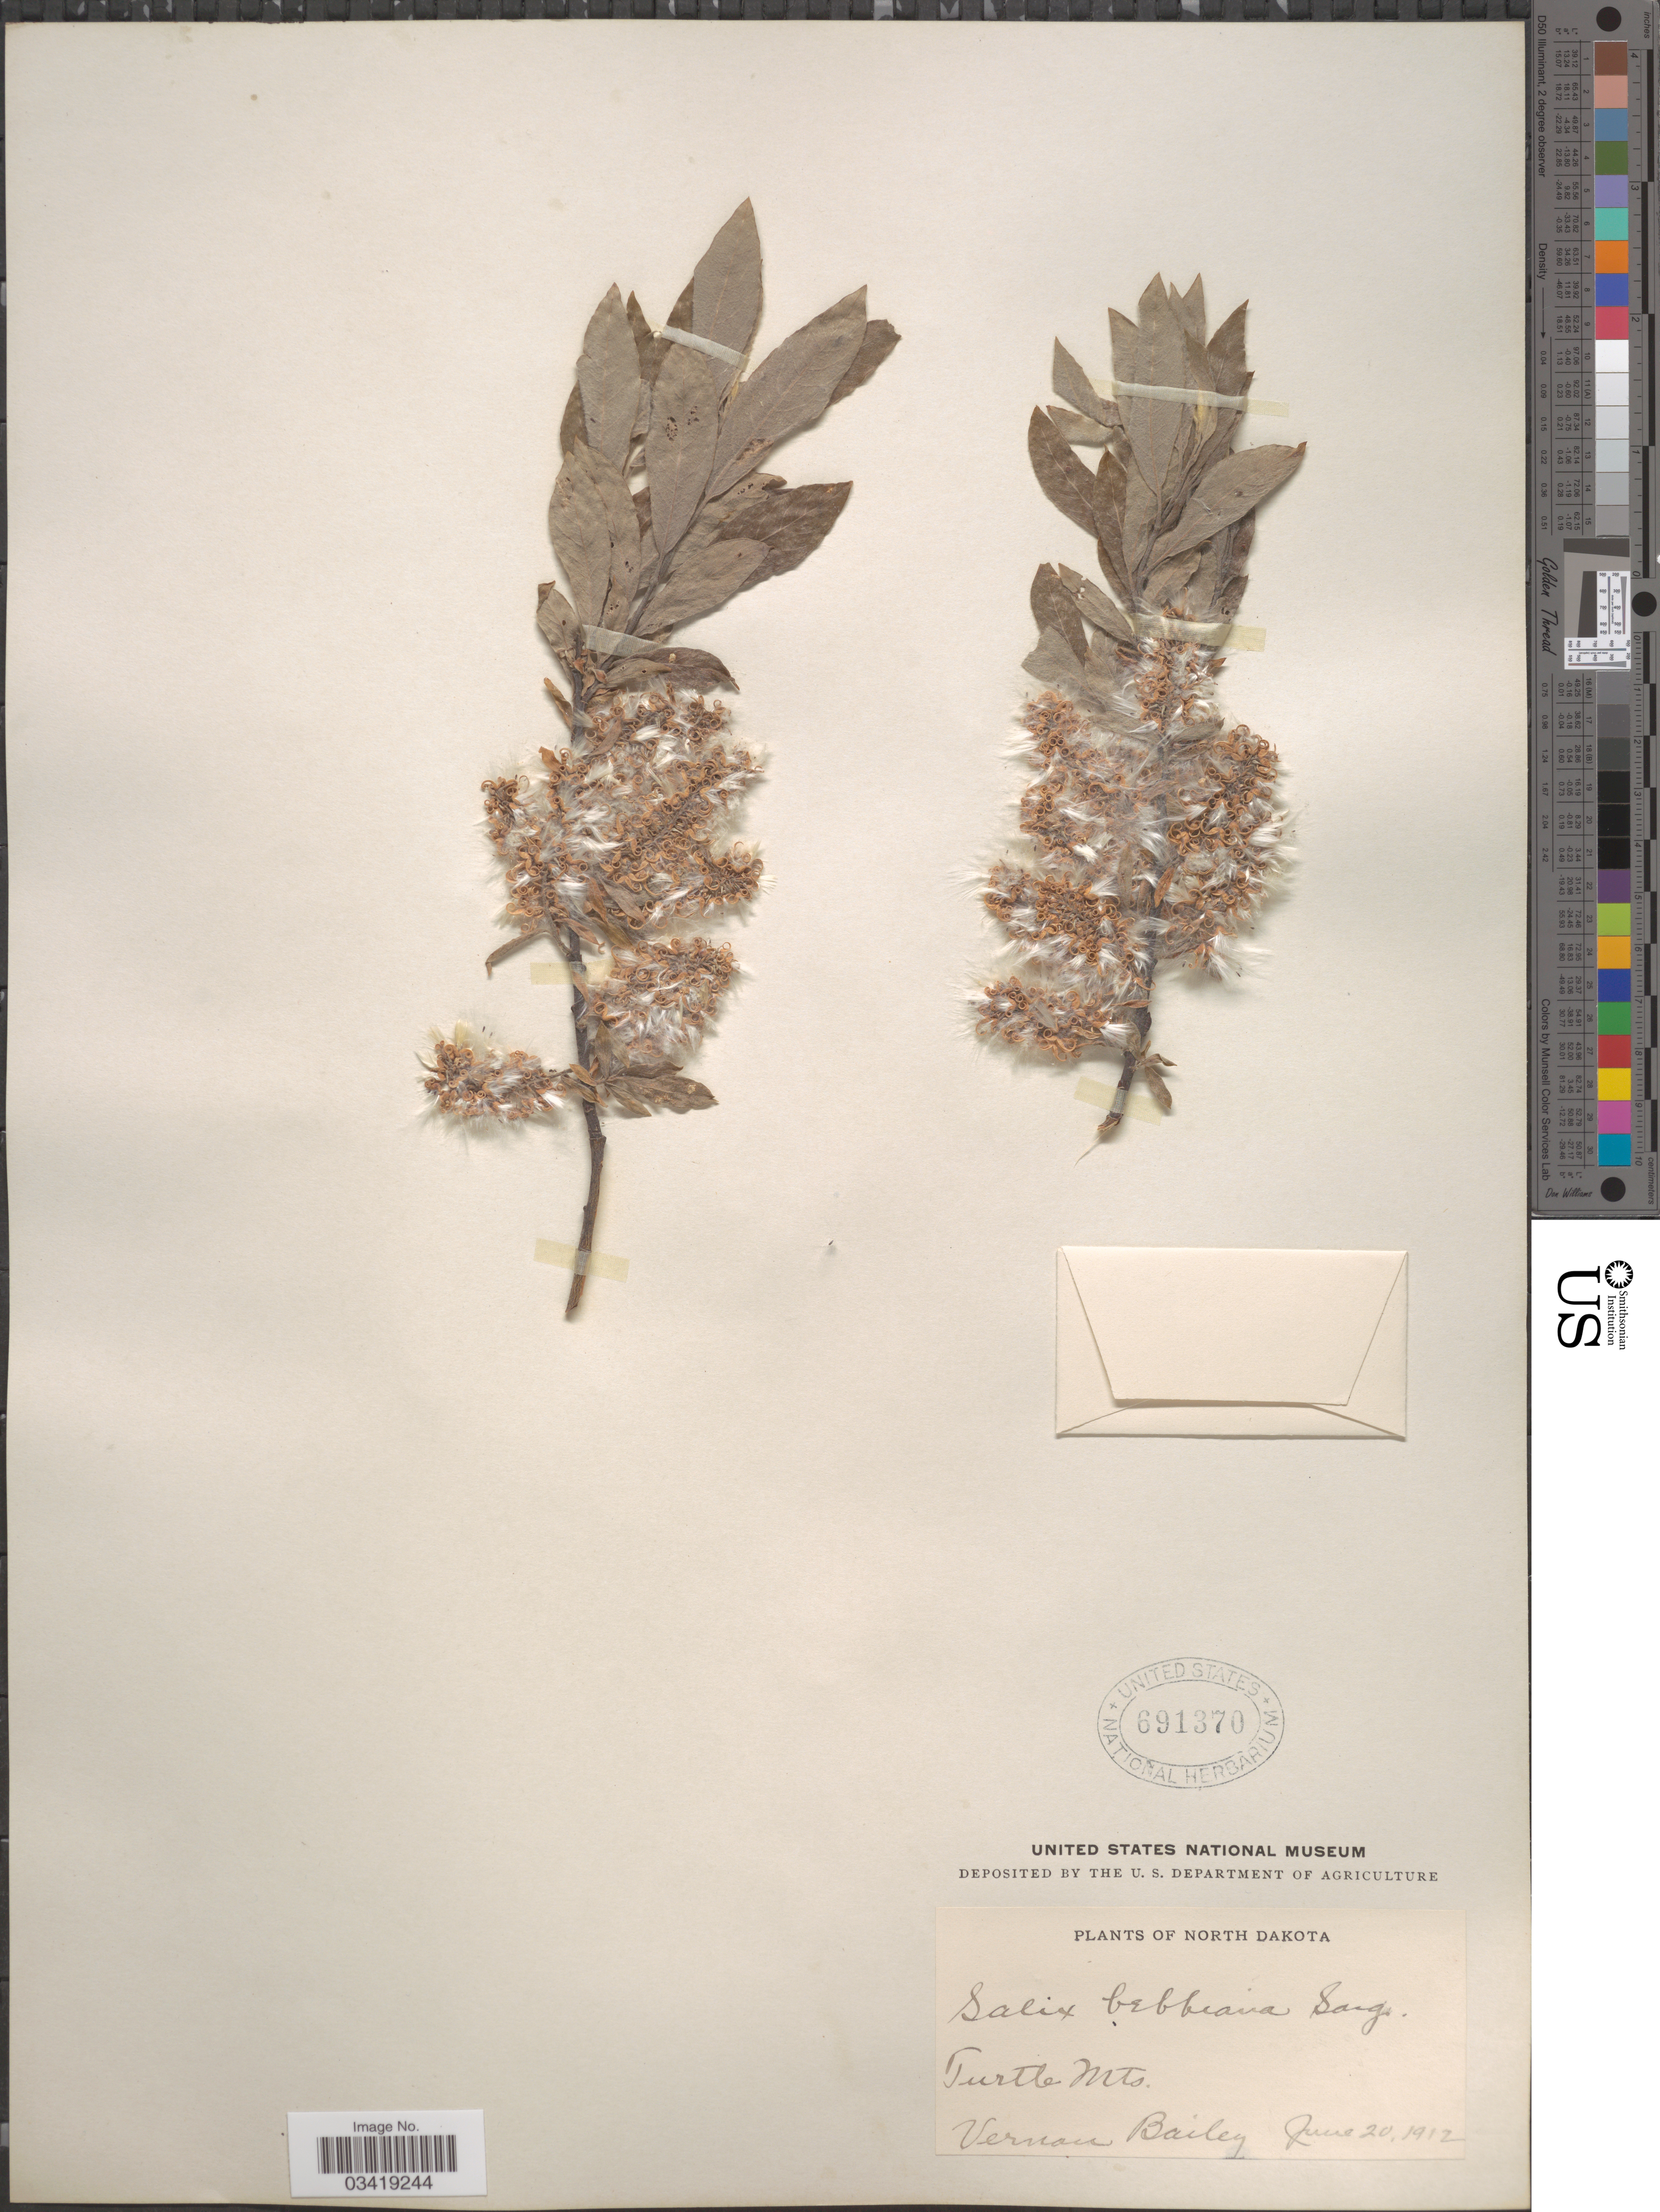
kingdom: Plantae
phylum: Tracheophyta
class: Magnoliopsida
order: Malpighiales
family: Salicaceae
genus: Salix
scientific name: Salix bebbiana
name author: Sarg.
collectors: V. O. Bailey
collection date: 1912-06-20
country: United States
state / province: North Dakota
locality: Turtle Mts.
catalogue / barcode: US 691370